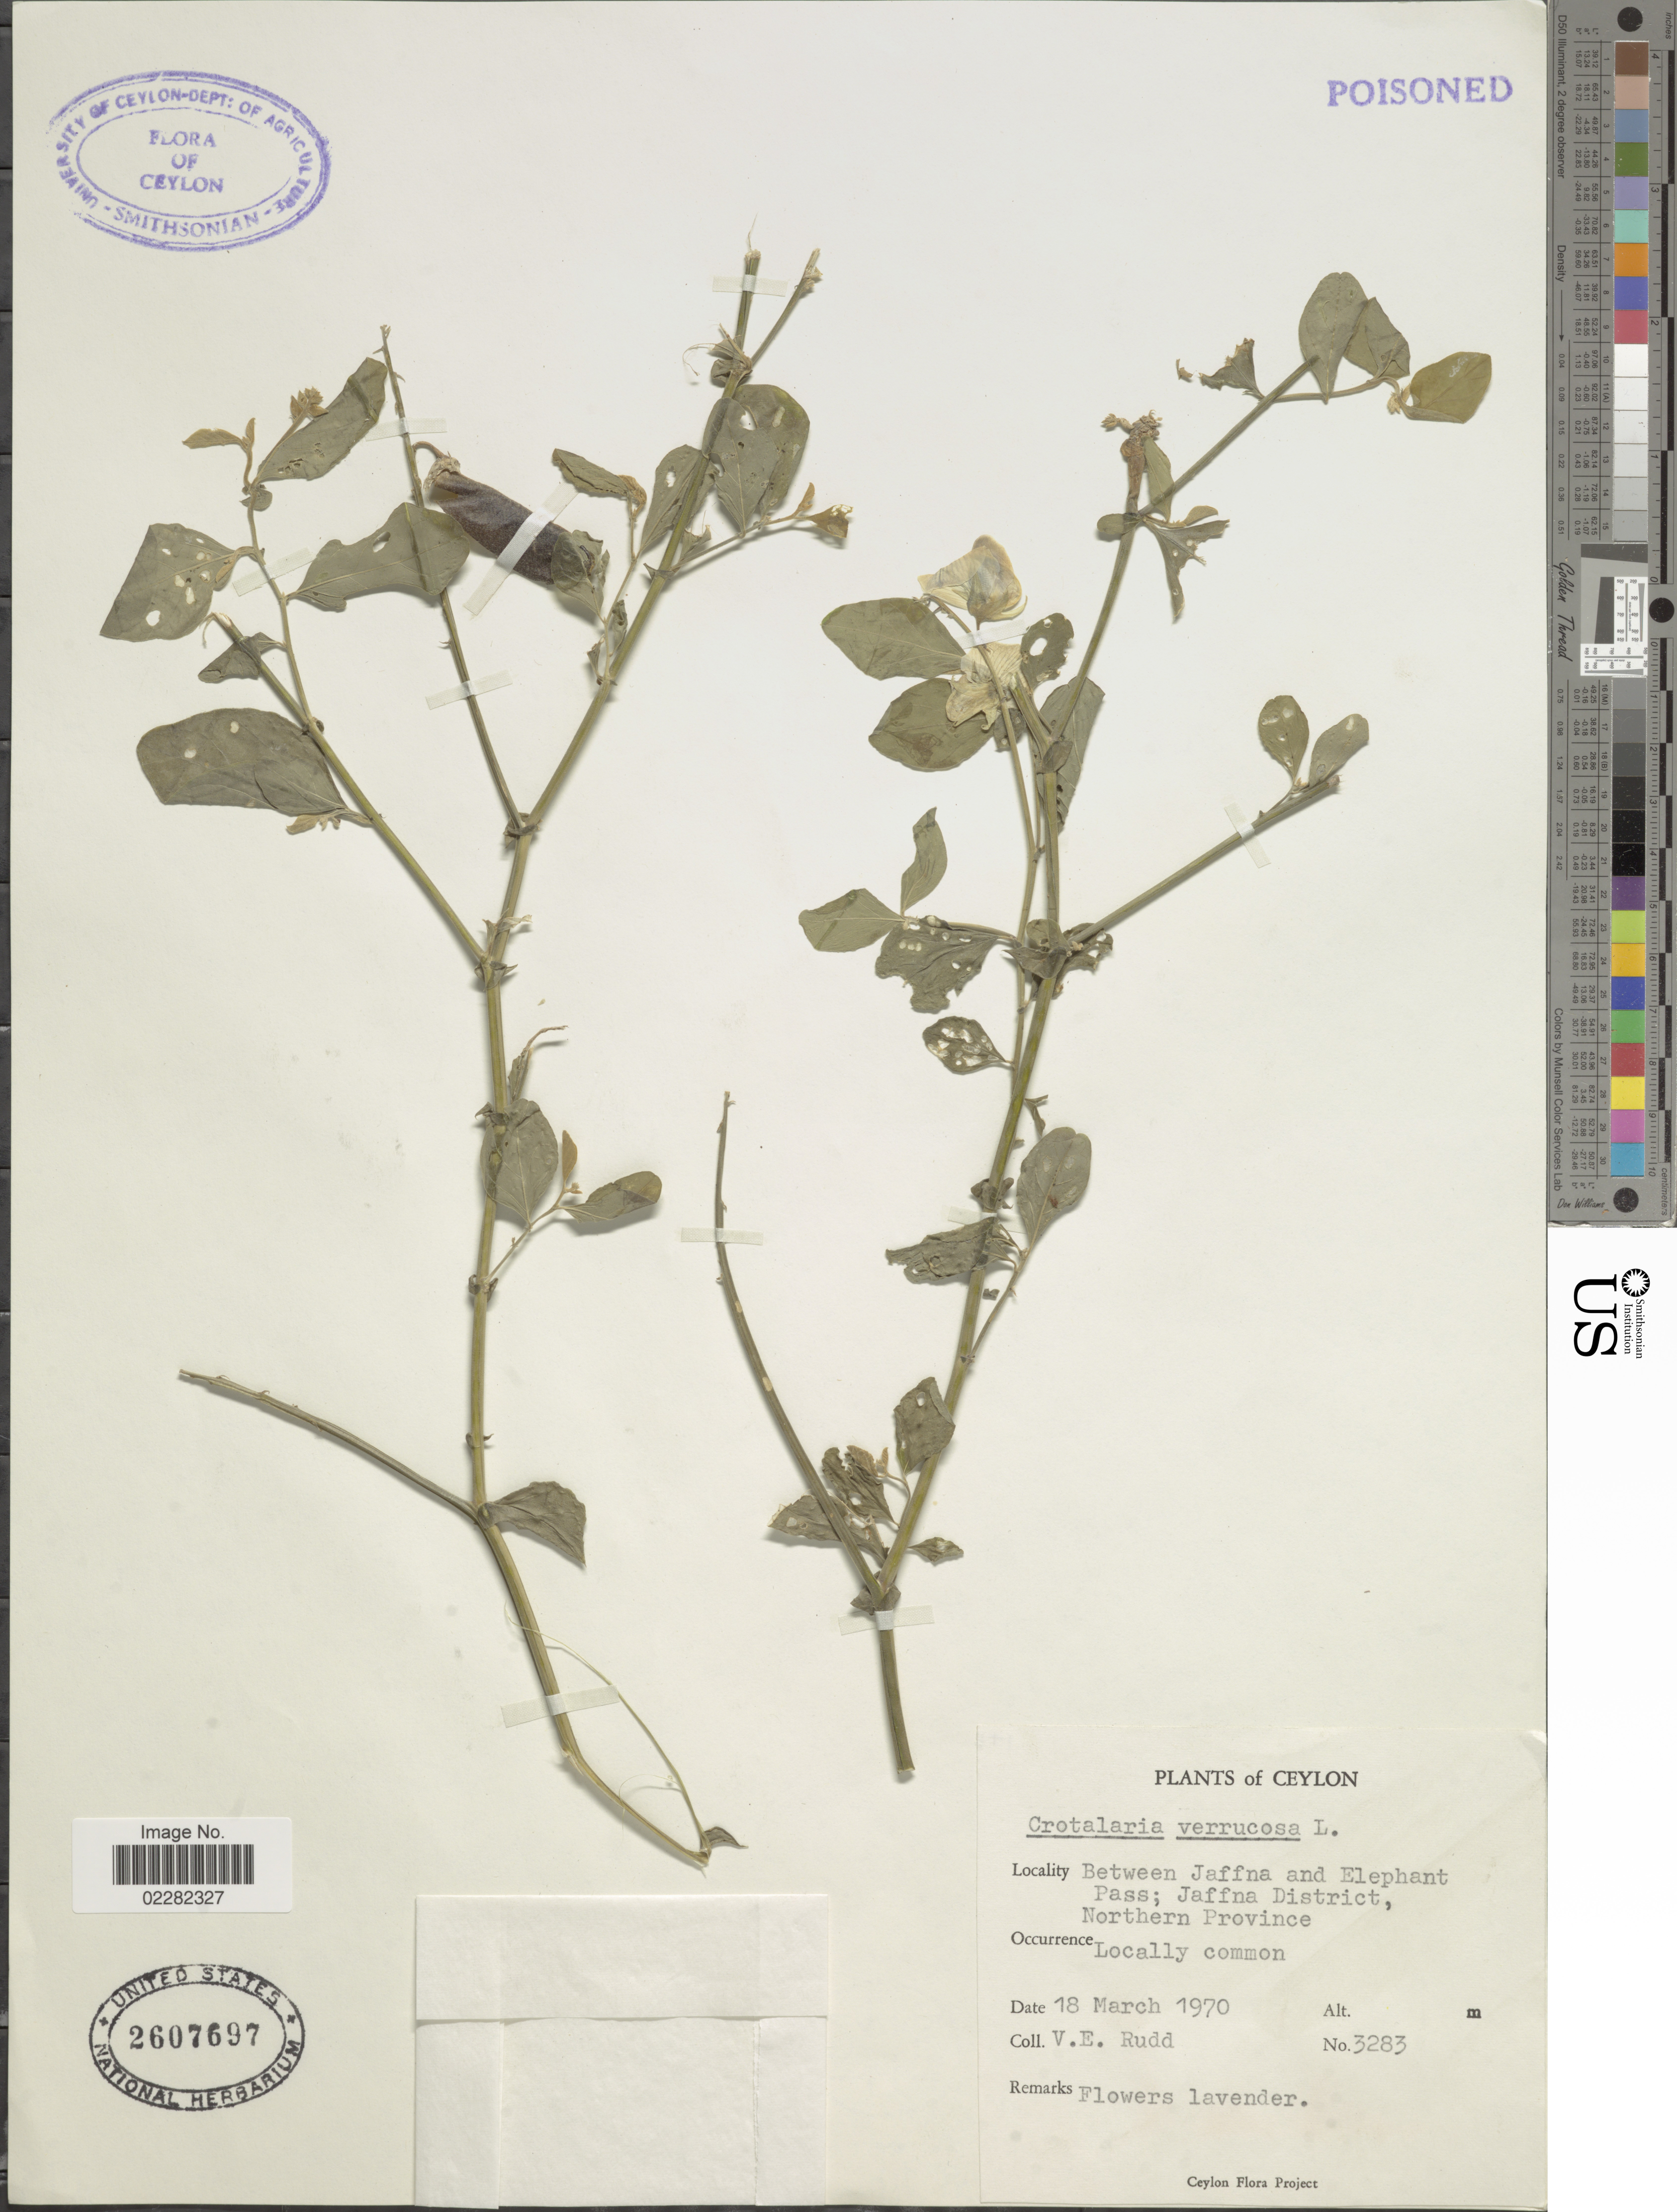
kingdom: Plantae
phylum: Tracheophyta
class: Magnoliopsida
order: Fabales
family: Fabaceae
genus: Crotalaria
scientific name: Crotalaria verrucosa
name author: L.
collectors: V. E. Rudd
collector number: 3283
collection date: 1970-03-18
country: Sri Lanka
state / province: Northern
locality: Ceylon. Between Jaffna and Elephant Pass; Jaffna District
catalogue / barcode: US 2607697